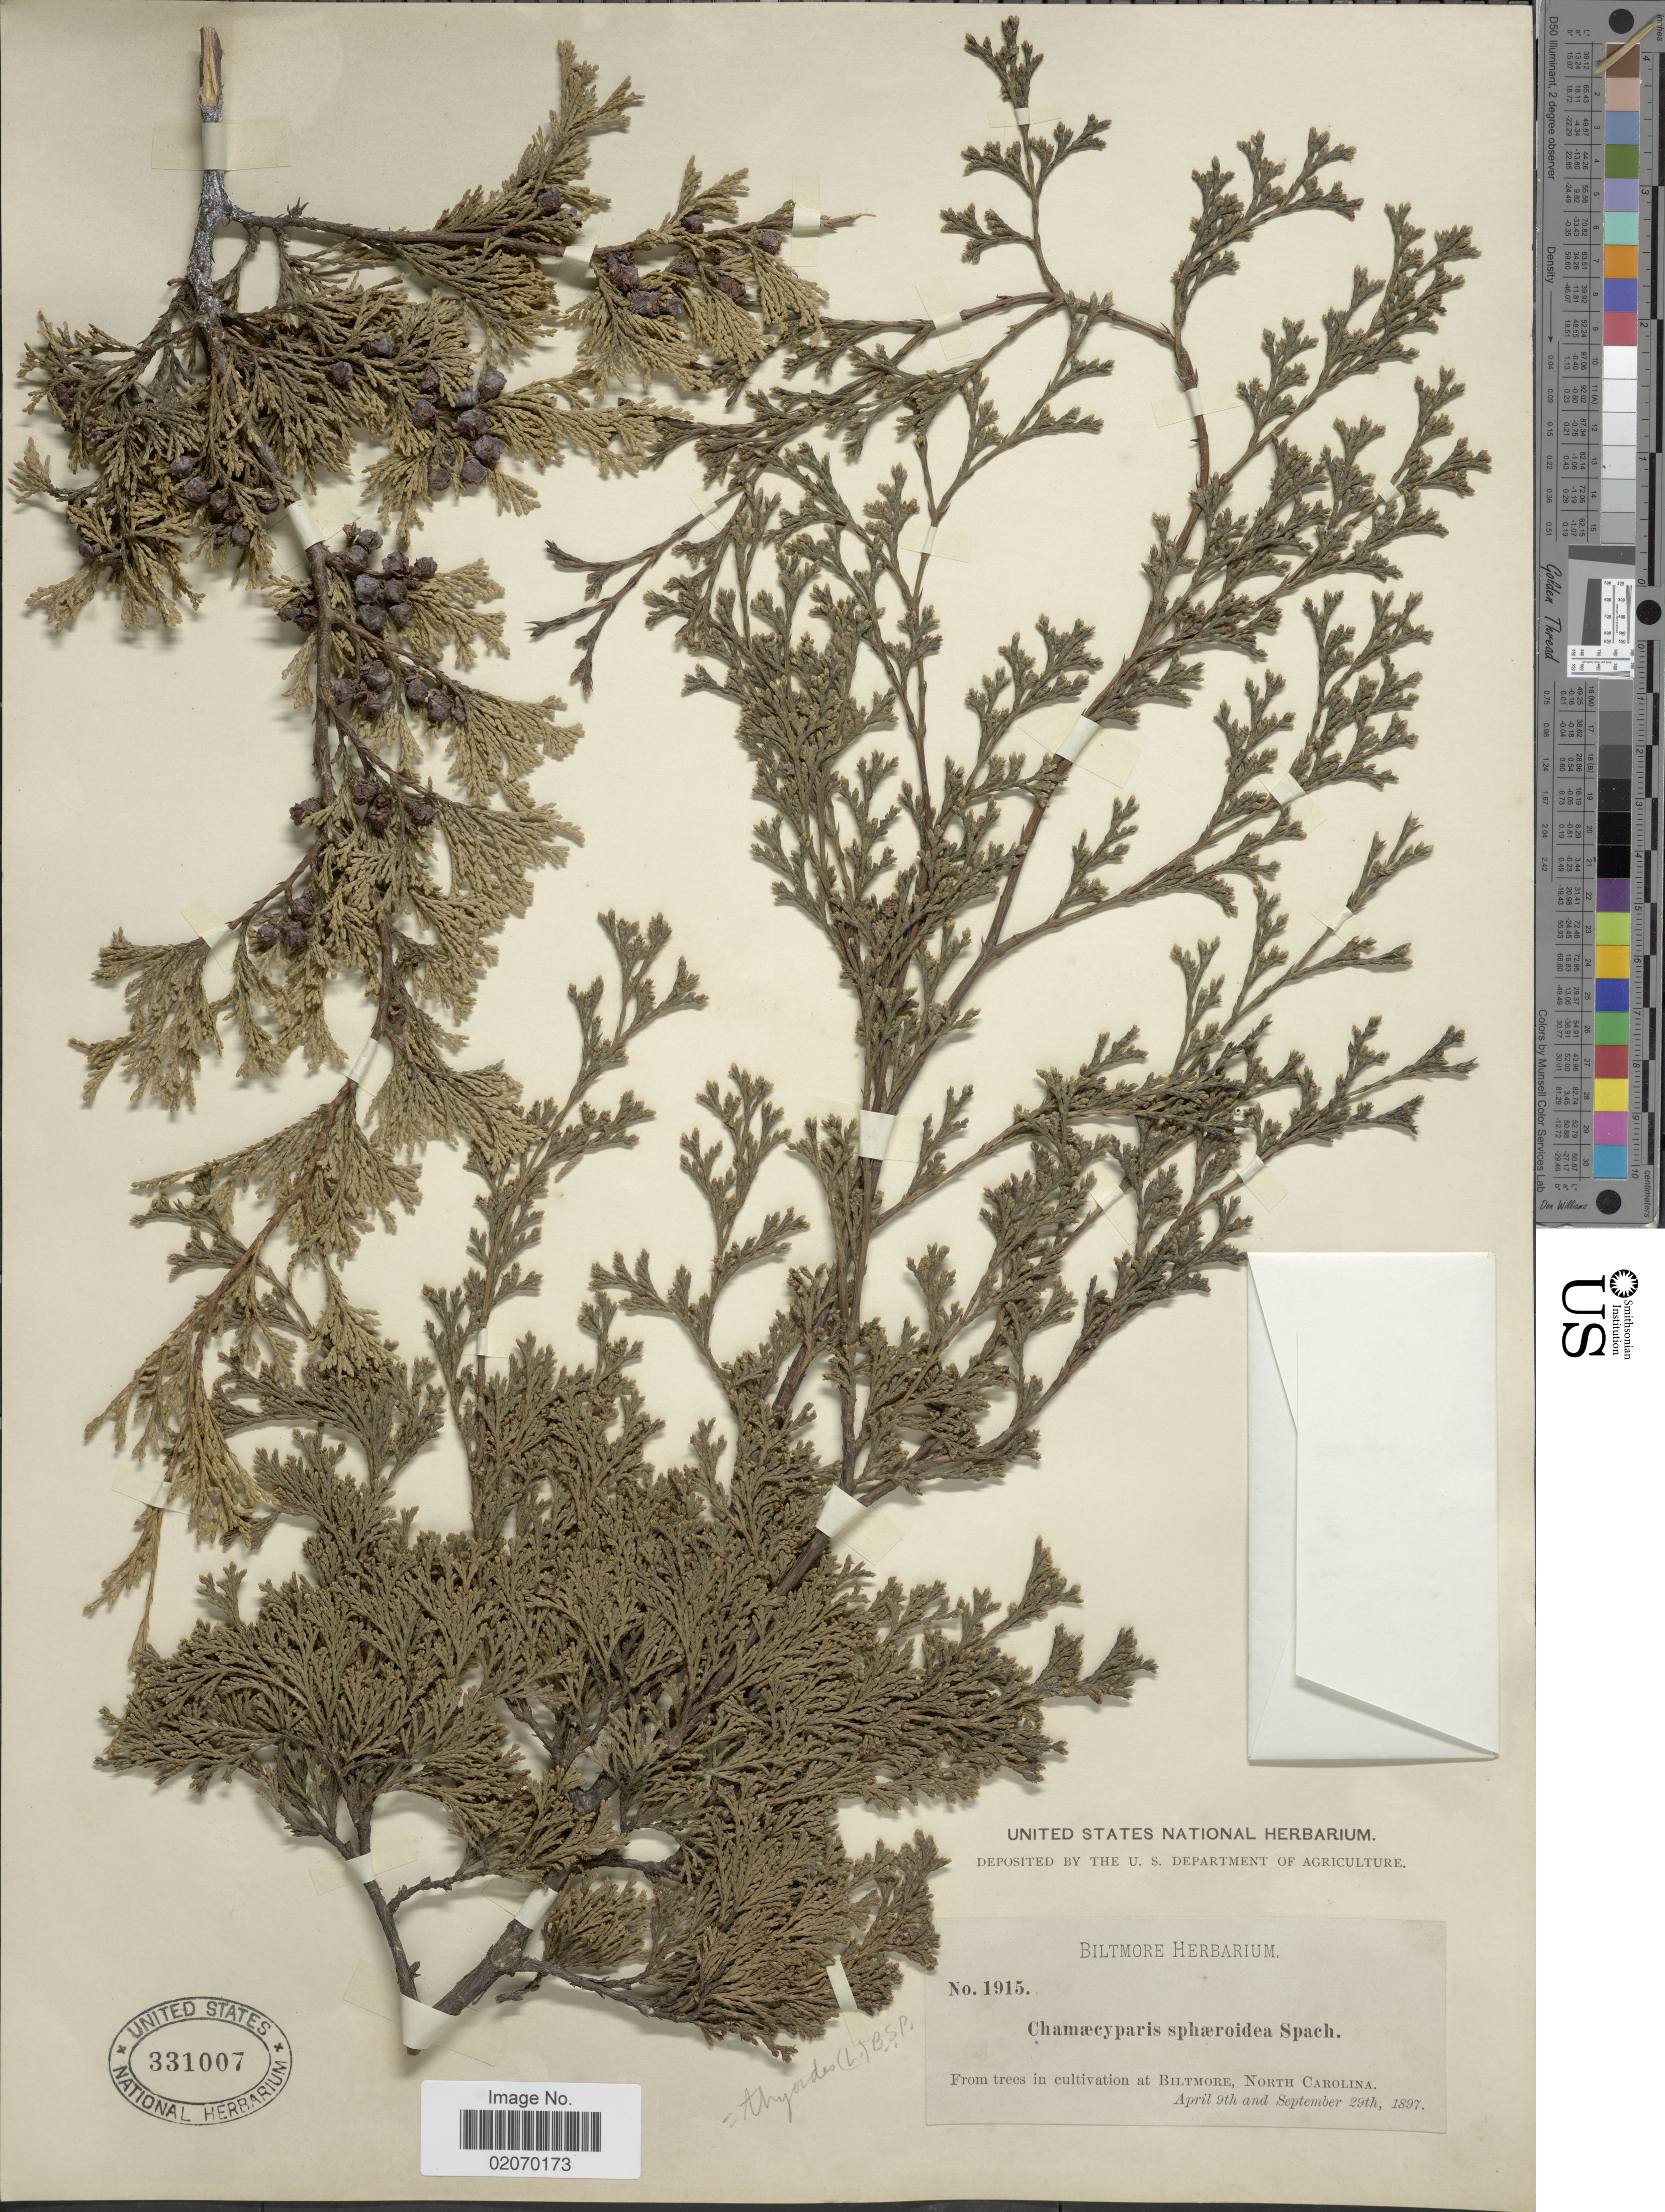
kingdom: Plantae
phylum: Tracheophyta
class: Pinopsida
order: Pinales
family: Cupressaceae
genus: Chamaecyparis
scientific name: Chamaecyparis sphaeroidea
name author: (Spreng.) Spach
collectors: ex herb. Biltmore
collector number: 1915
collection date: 1897-04-09/1897-09-29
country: United States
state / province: North Carolina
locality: Biltmore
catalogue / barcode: US 331007